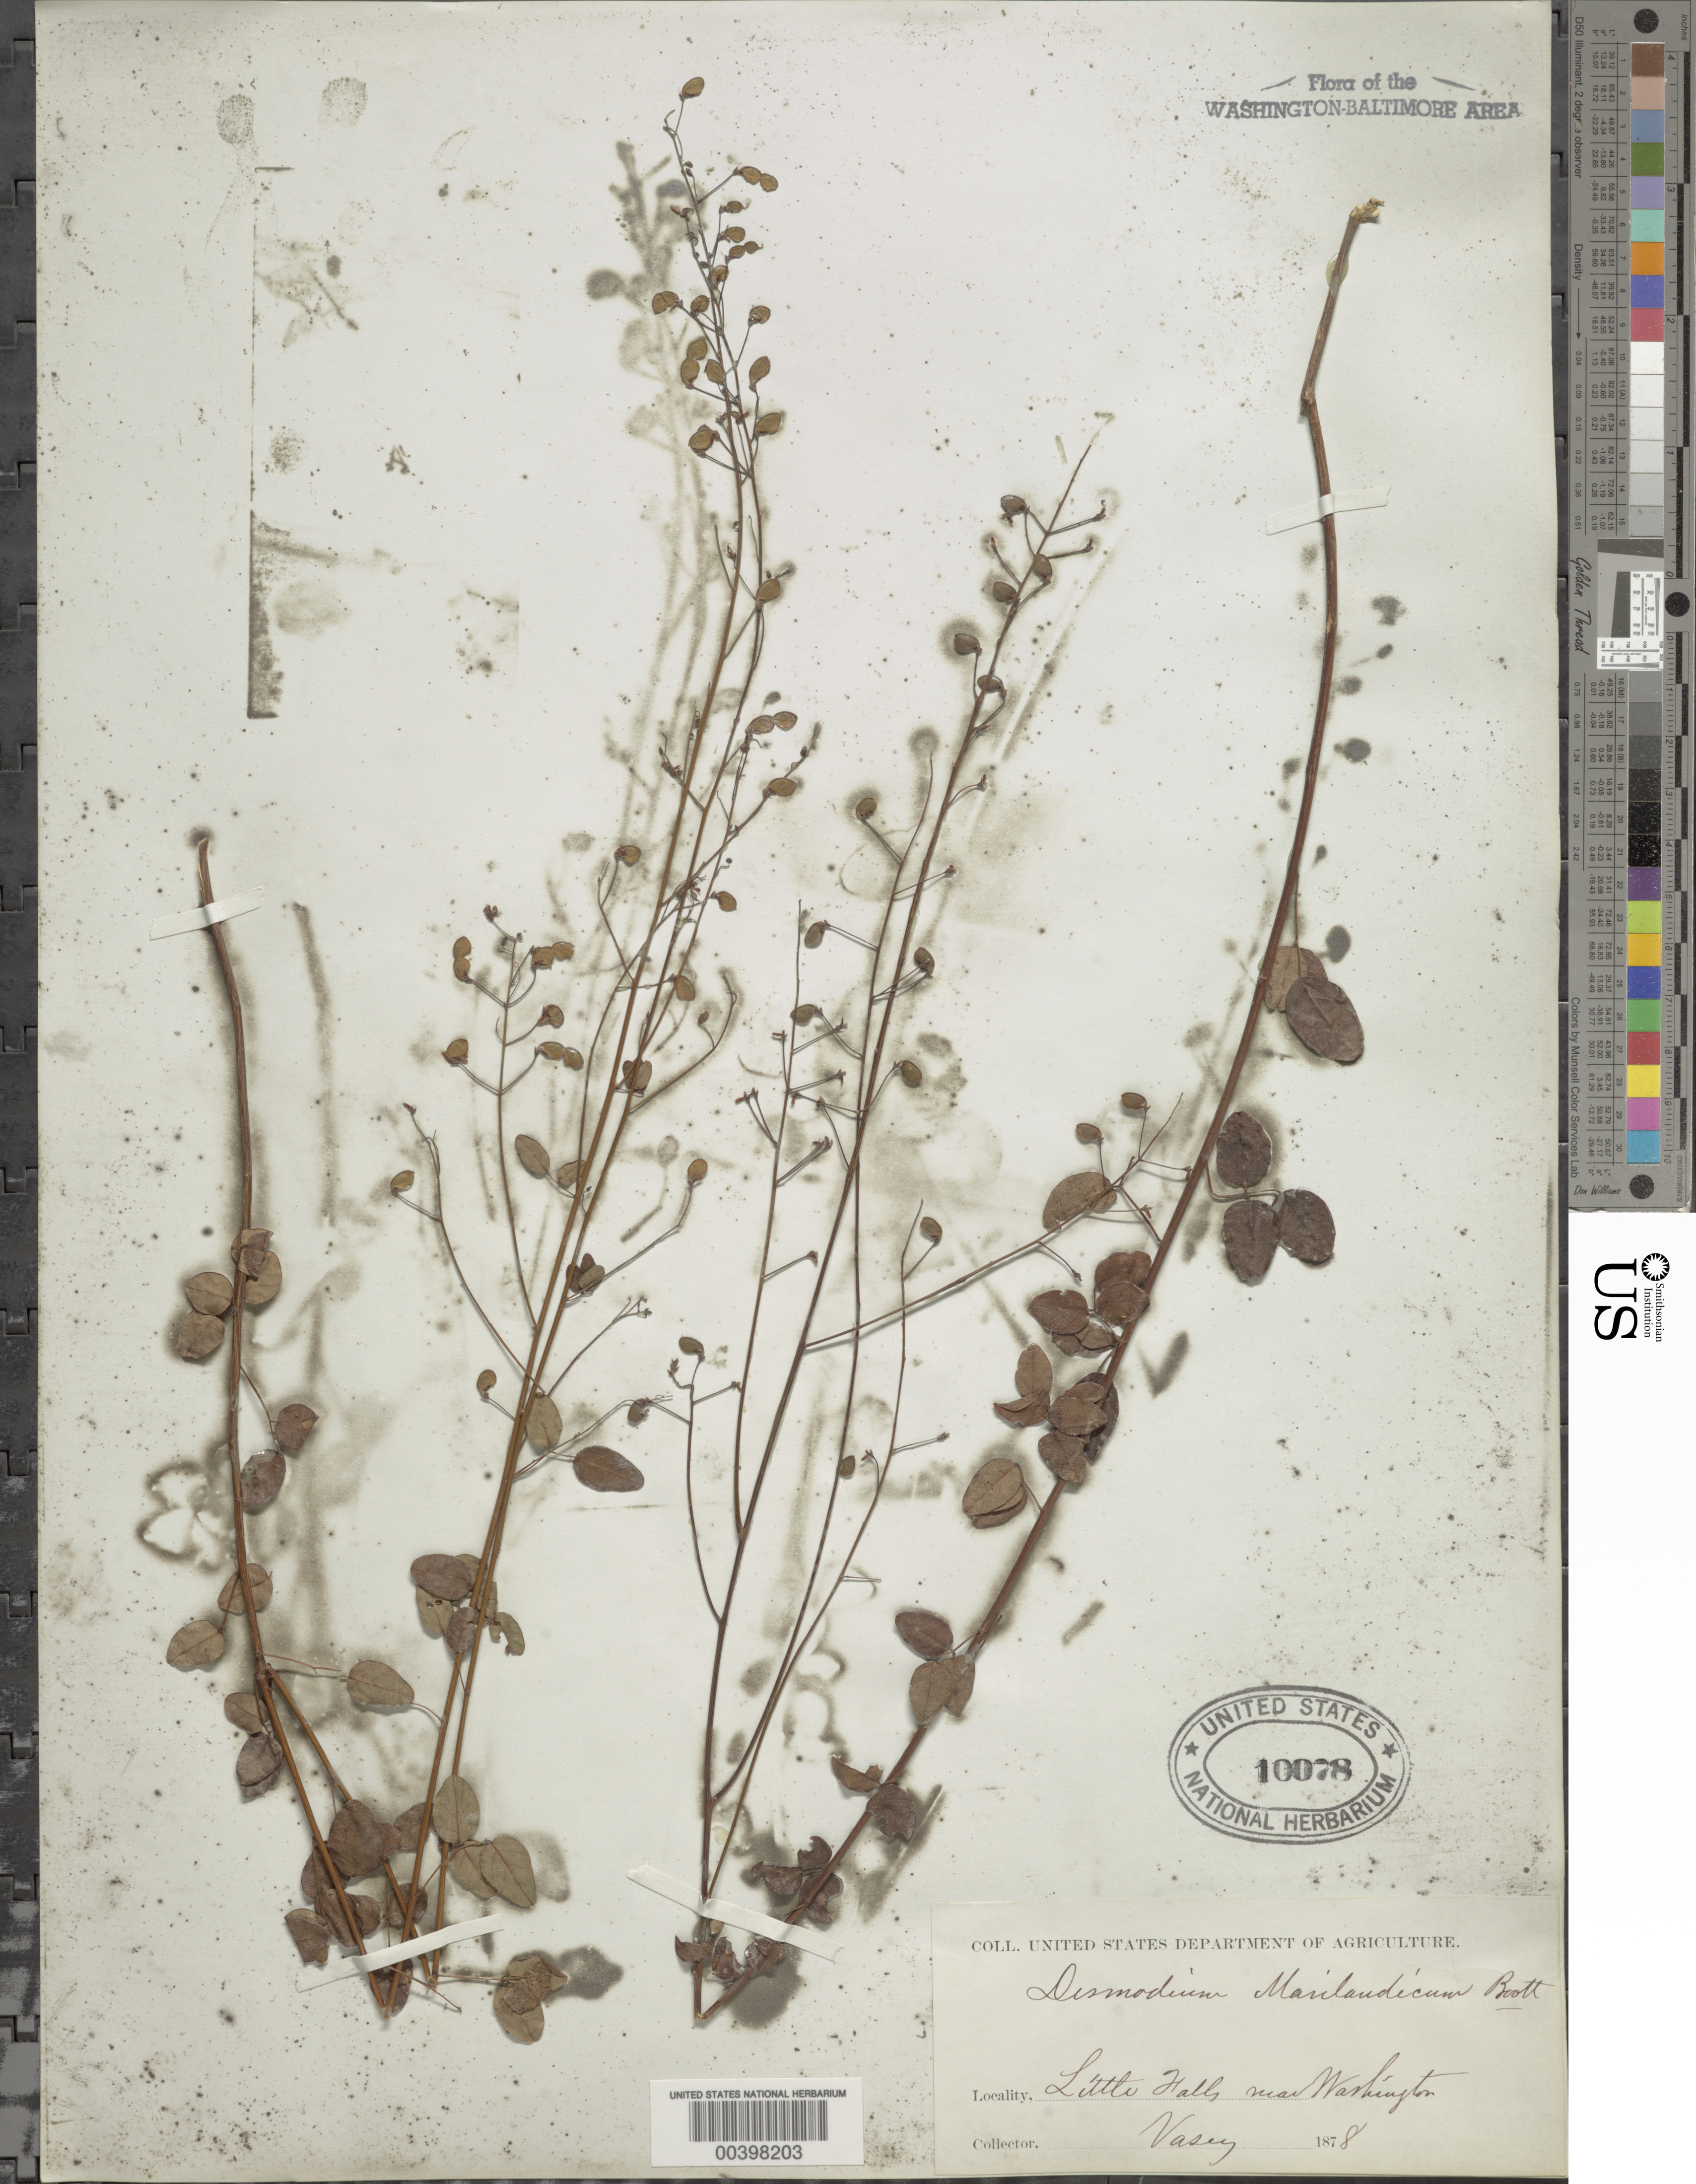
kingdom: Plantae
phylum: Tracheophyta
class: Magnoliopsida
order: Fabales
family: Fabaceae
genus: Desmodium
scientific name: Desmodium marilandicum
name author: Darl.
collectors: G. Vasey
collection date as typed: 1878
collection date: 1878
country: United States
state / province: Maryland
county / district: Montgomery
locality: Little Falls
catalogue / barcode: US 10078